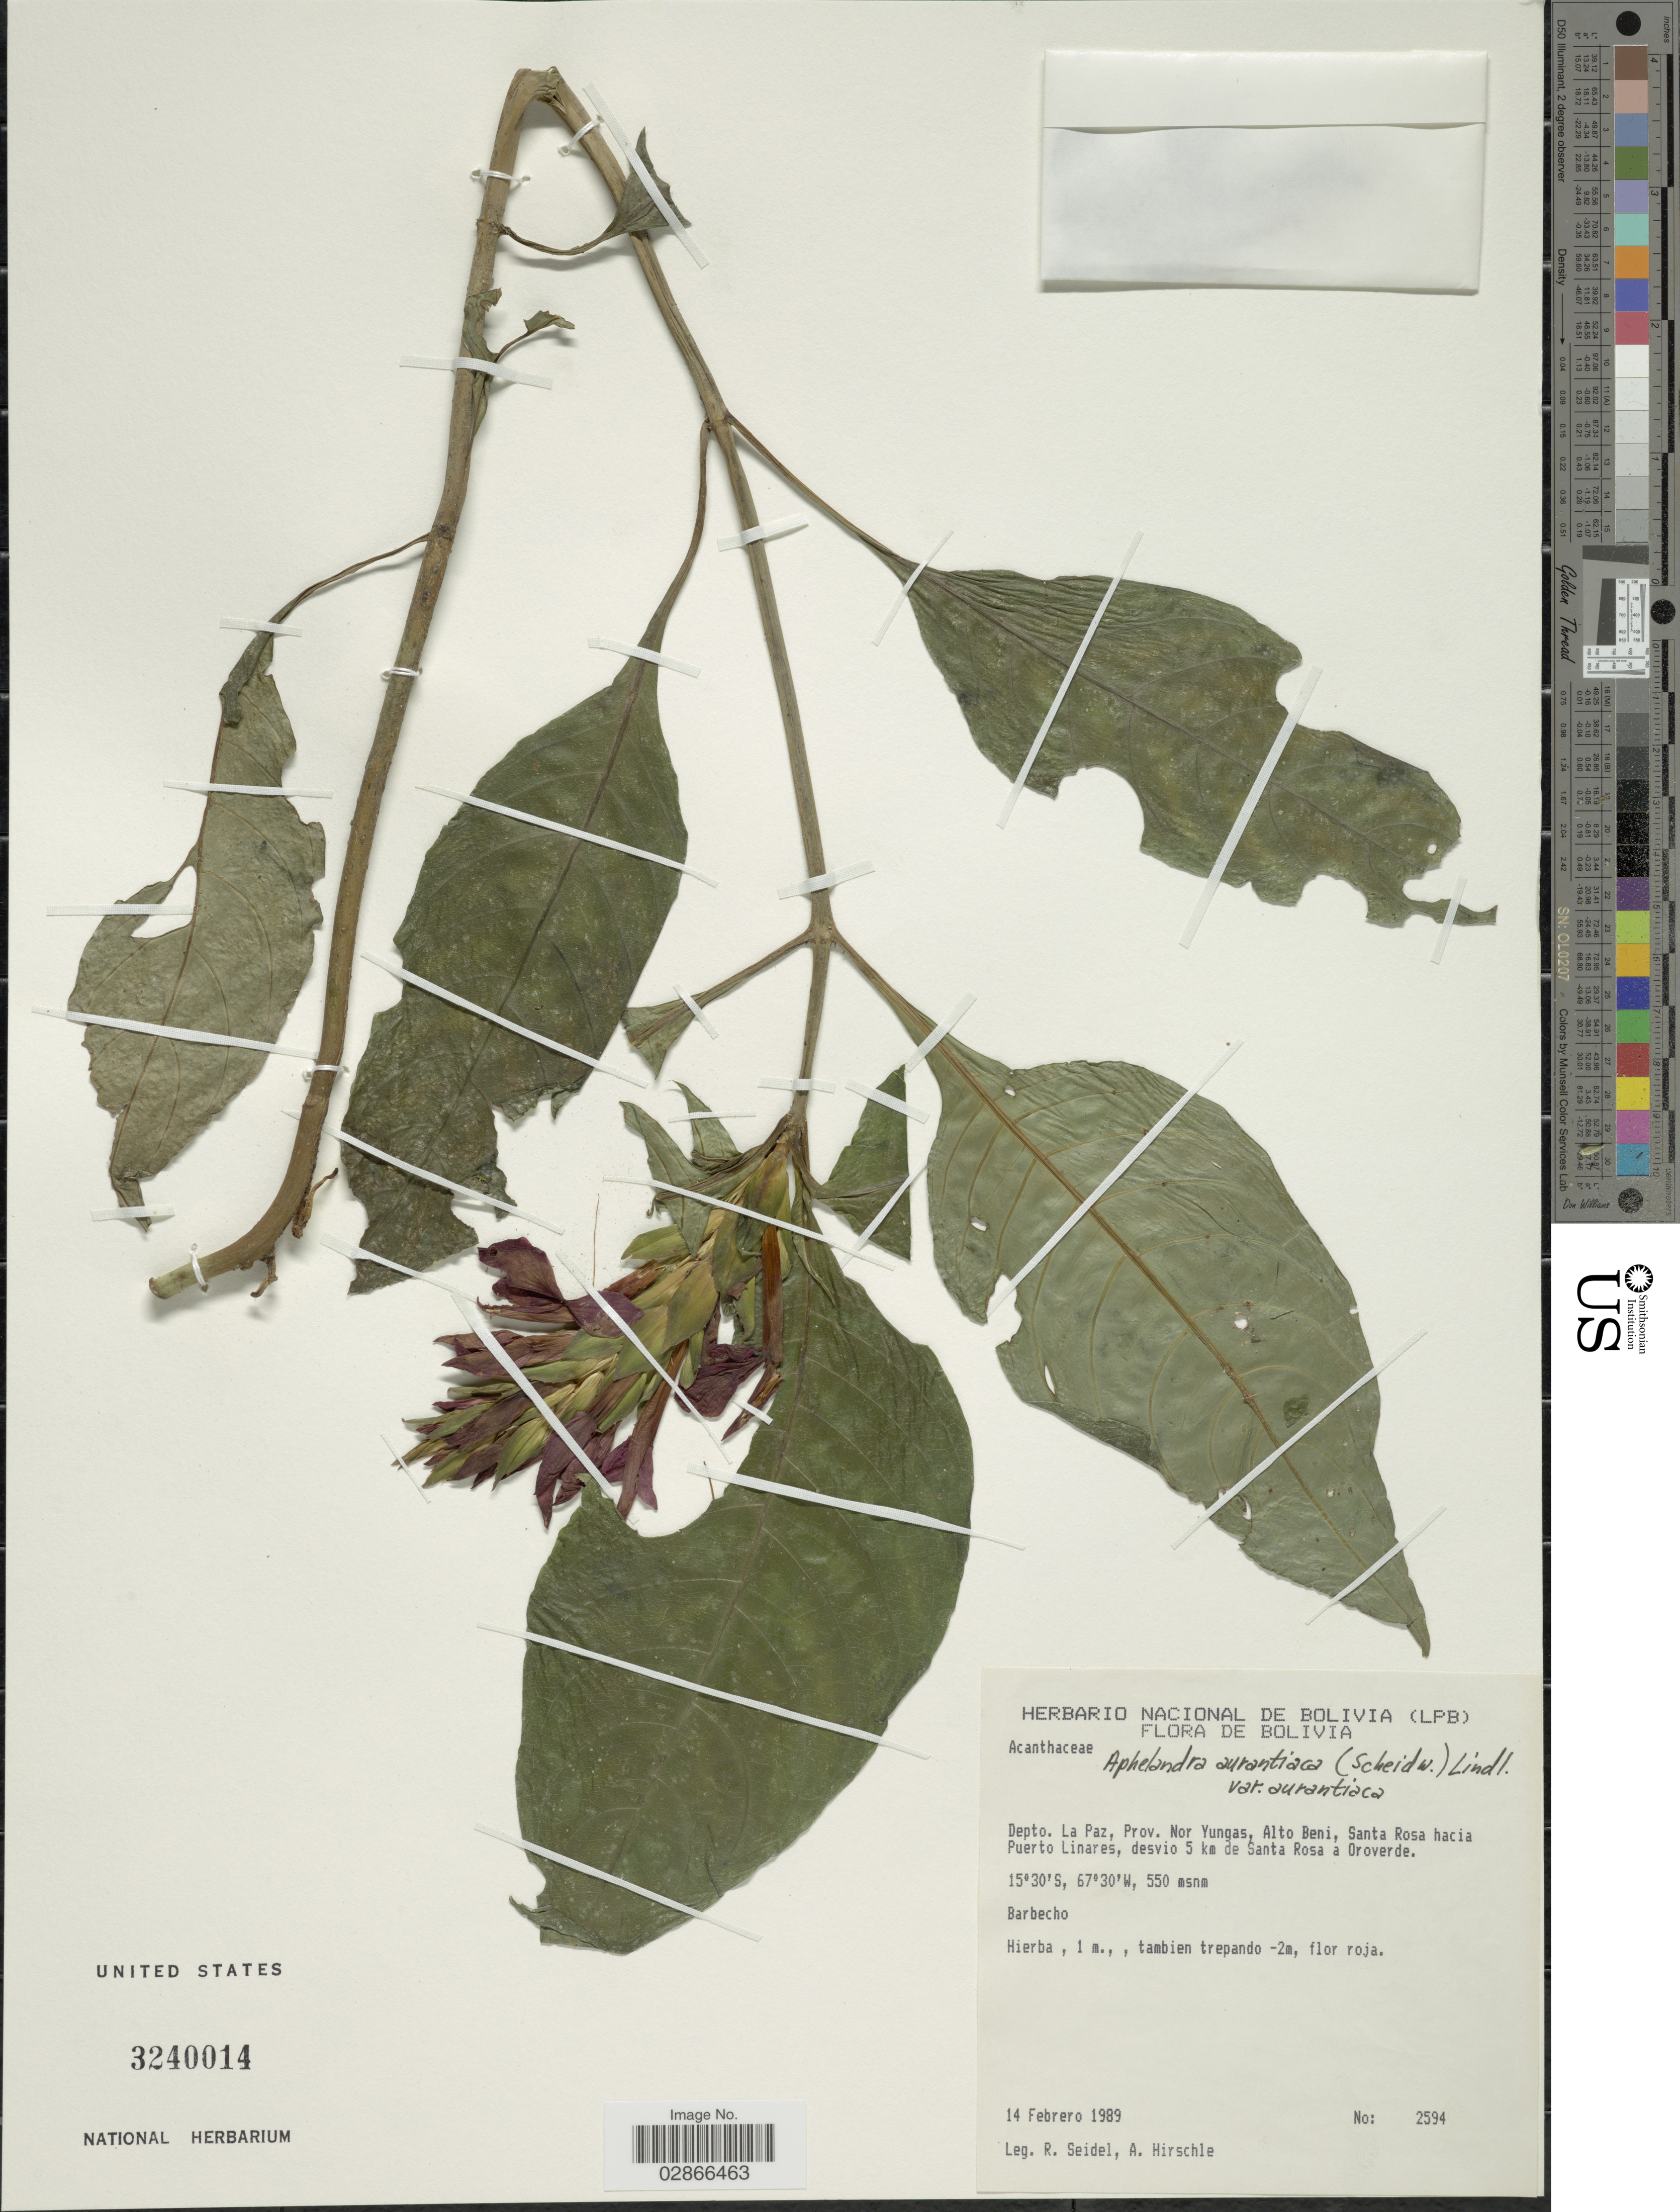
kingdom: Plantae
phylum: Tracheophyta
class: Magnoliopsida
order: Lamiales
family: Acanthaceae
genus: Aphelandra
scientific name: Aphelandra aurantiaca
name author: (Scheidw.) Lindl.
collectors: R. Seidel & A. Hirschle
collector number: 2594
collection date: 1989-02-14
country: Bolivia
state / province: La Paz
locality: Depto. La Paz, Prov. Nor Yungas, Alto Beni, Santa Rosa hacia Puerto Linares, desvio 5 km de Santa Rosa a Oroverde.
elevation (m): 550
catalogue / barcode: US 3240014